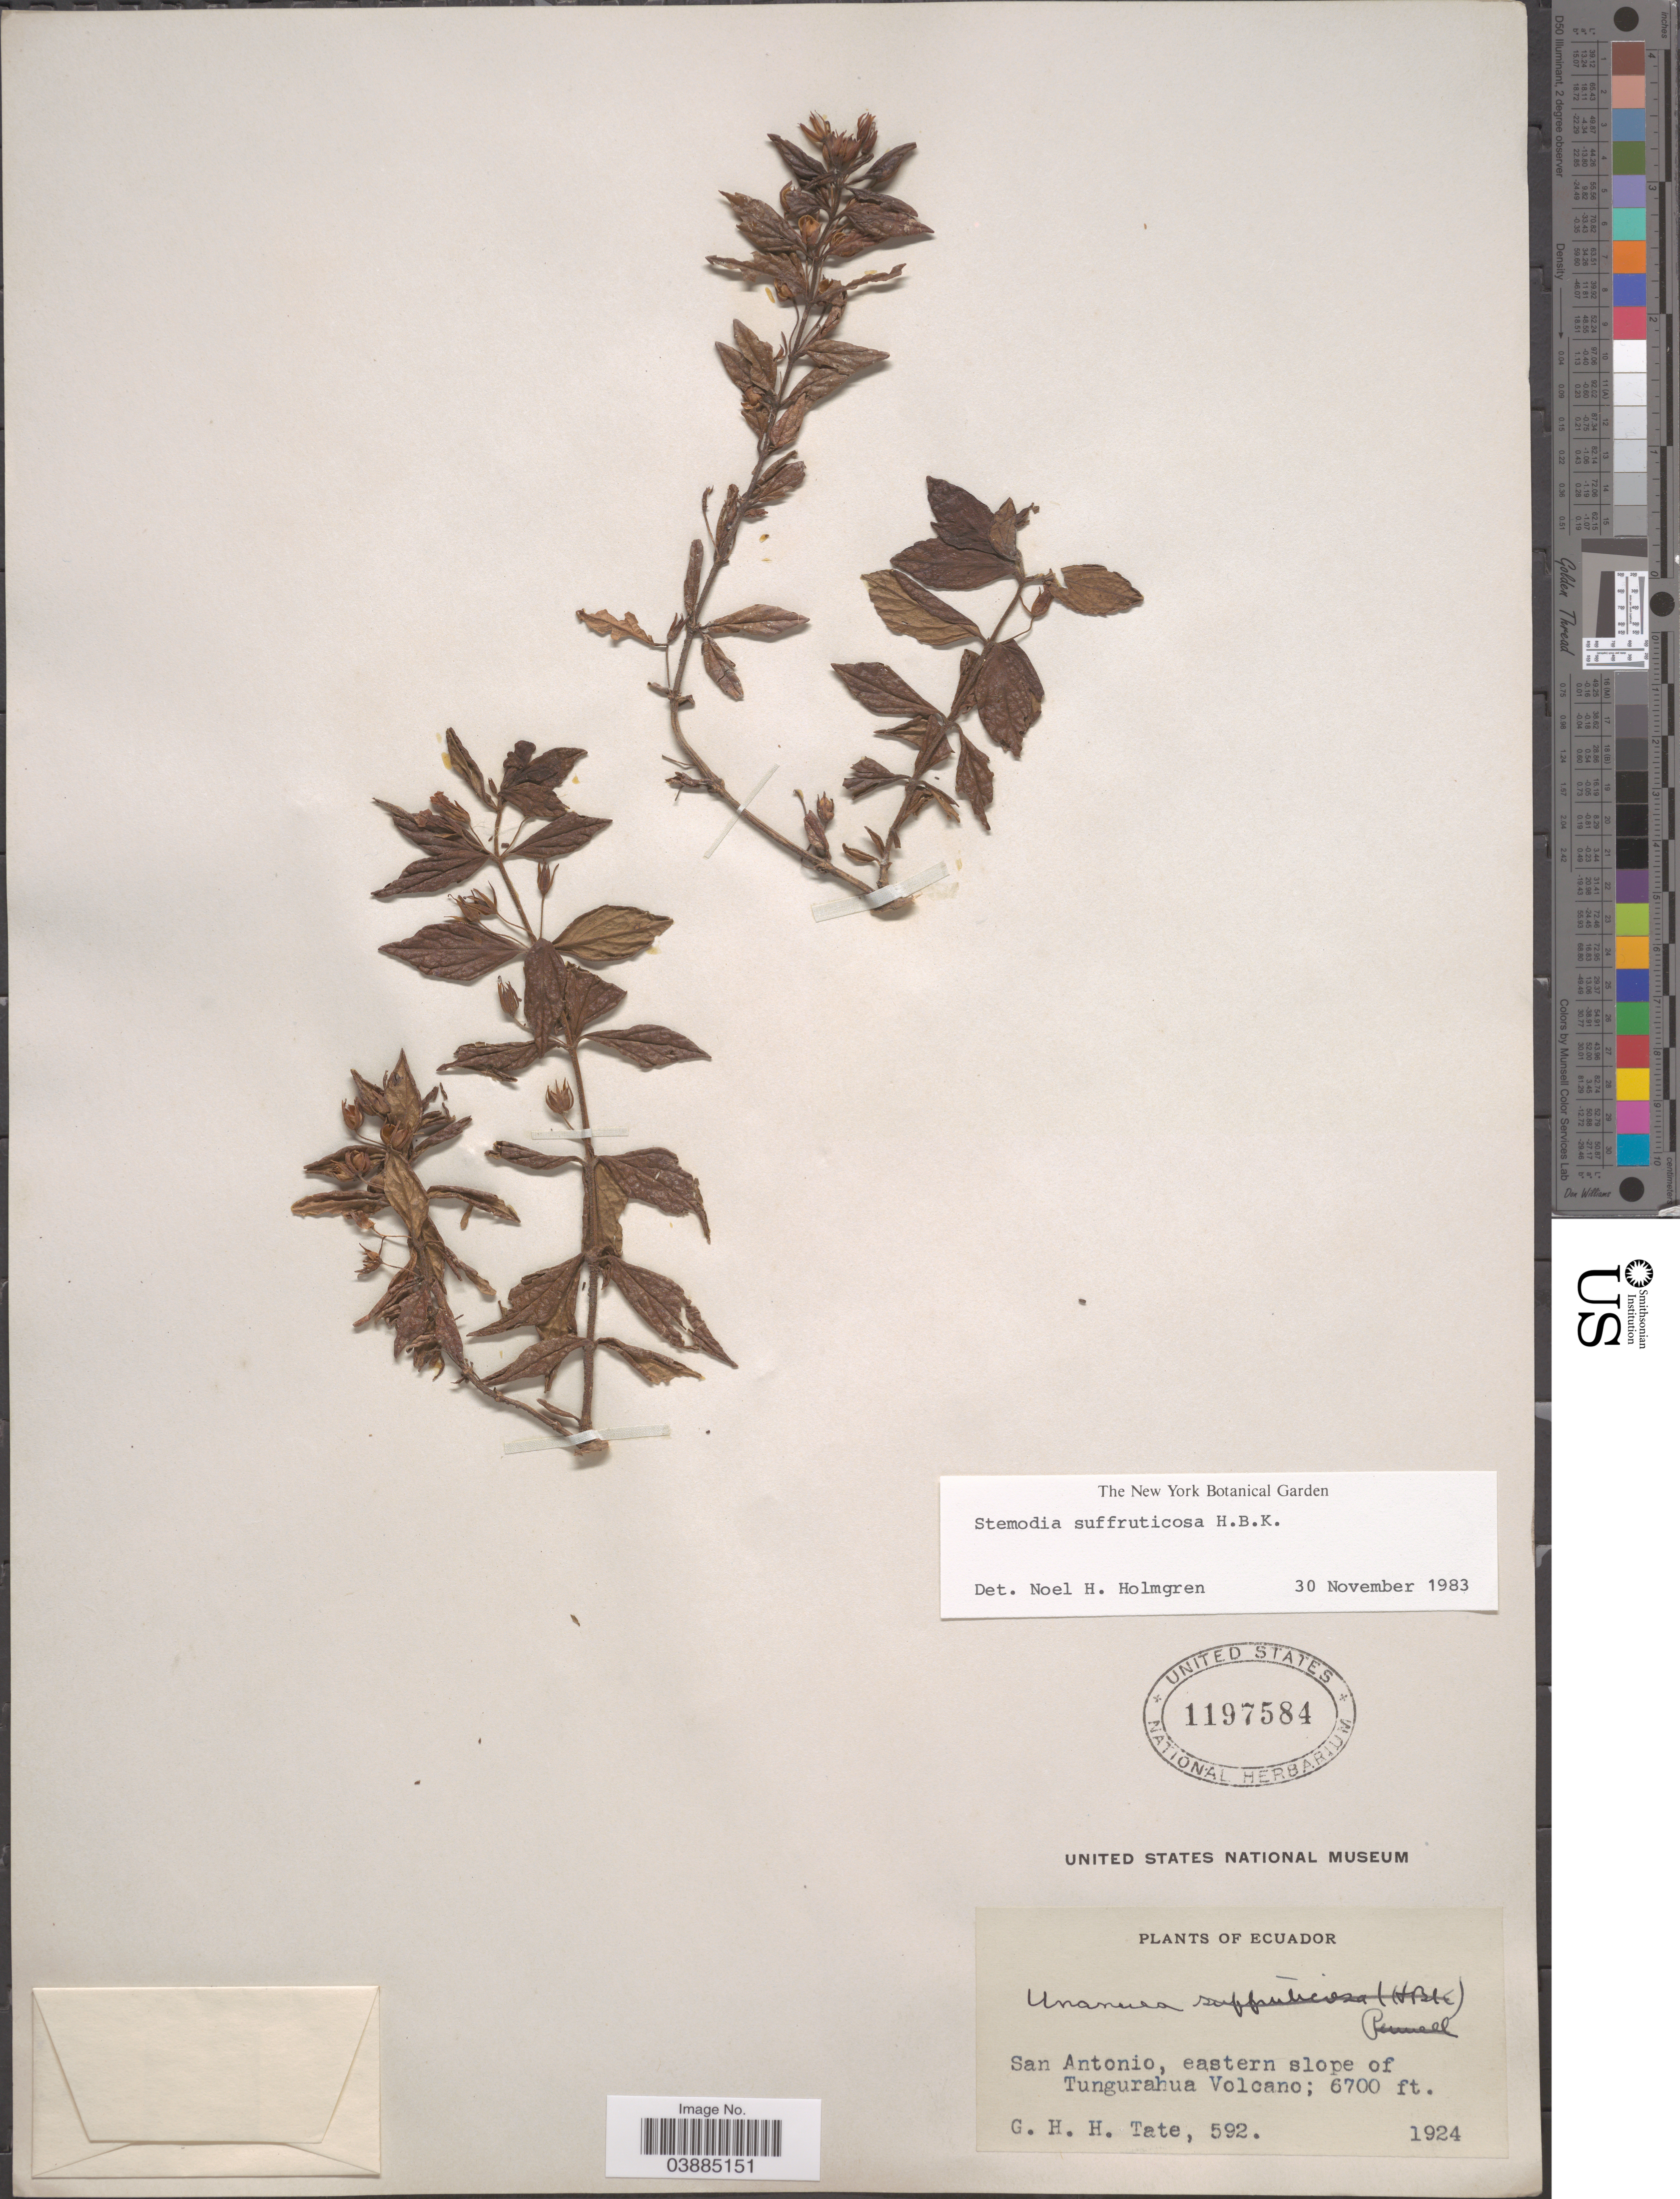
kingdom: Plantae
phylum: Tracheophyta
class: Magnoliopsida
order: Lamiales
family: Plantaginaceae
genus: Stemodia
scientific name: Stemodia suffruticosa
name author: Kunth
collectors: G. H. H.Tate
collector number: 592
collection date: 1924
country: Ecuador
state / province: Tungurahua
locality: San Antonio, eastern slope of Tungurahua Volcano.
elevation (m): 2042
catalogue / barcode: US 1197584